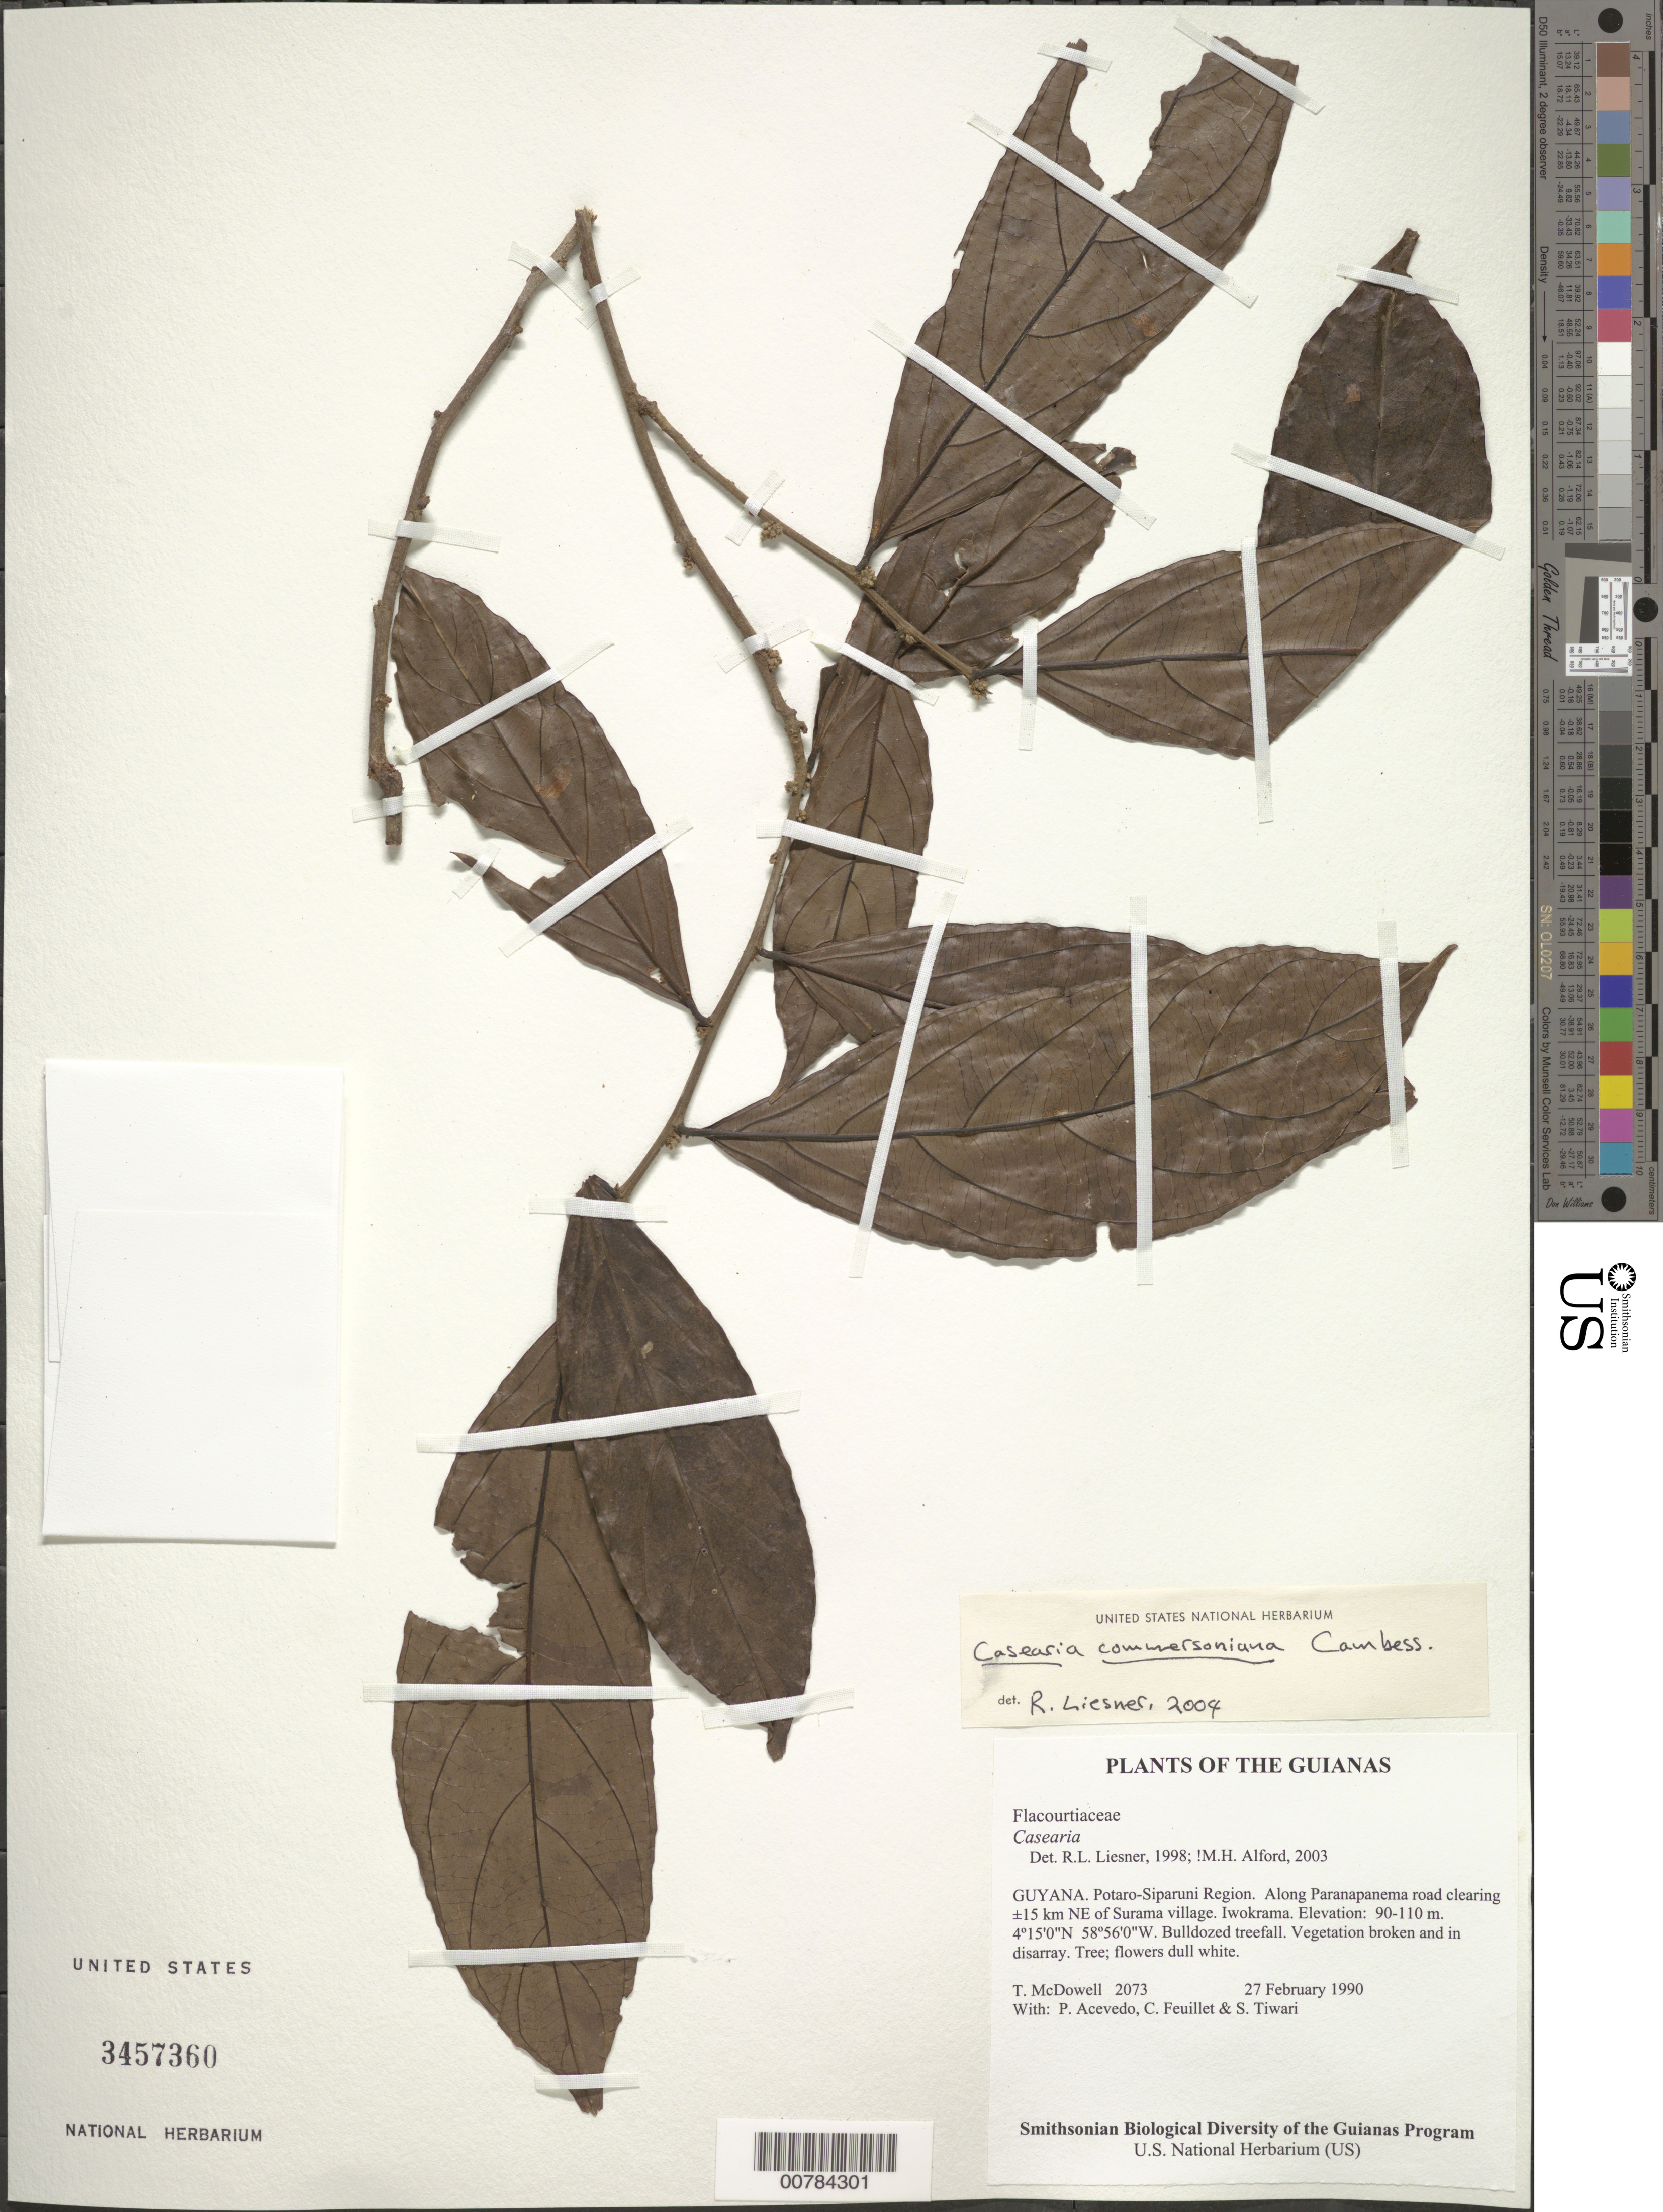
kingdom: Plantae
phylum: Tracheophyta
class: Magnoliopsida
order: Malpighiales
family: Salicaceae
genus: Piparea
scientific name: Piparea dentata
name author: Aubl.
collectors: T. McDowell, P. Acevedo-Rodr., C. Feuillet & S. Tiwari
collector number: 2073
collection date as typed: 27 February 1990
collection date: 1990-02-27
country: Guyana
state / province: Potaro-Siparuni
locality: Along Paranapanema road clearing ±15 km NE of Surama village. Iwokrama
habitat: Bulldozed treefall. Vegetation broken and in disarray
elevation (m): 90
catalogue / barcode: US 3457360